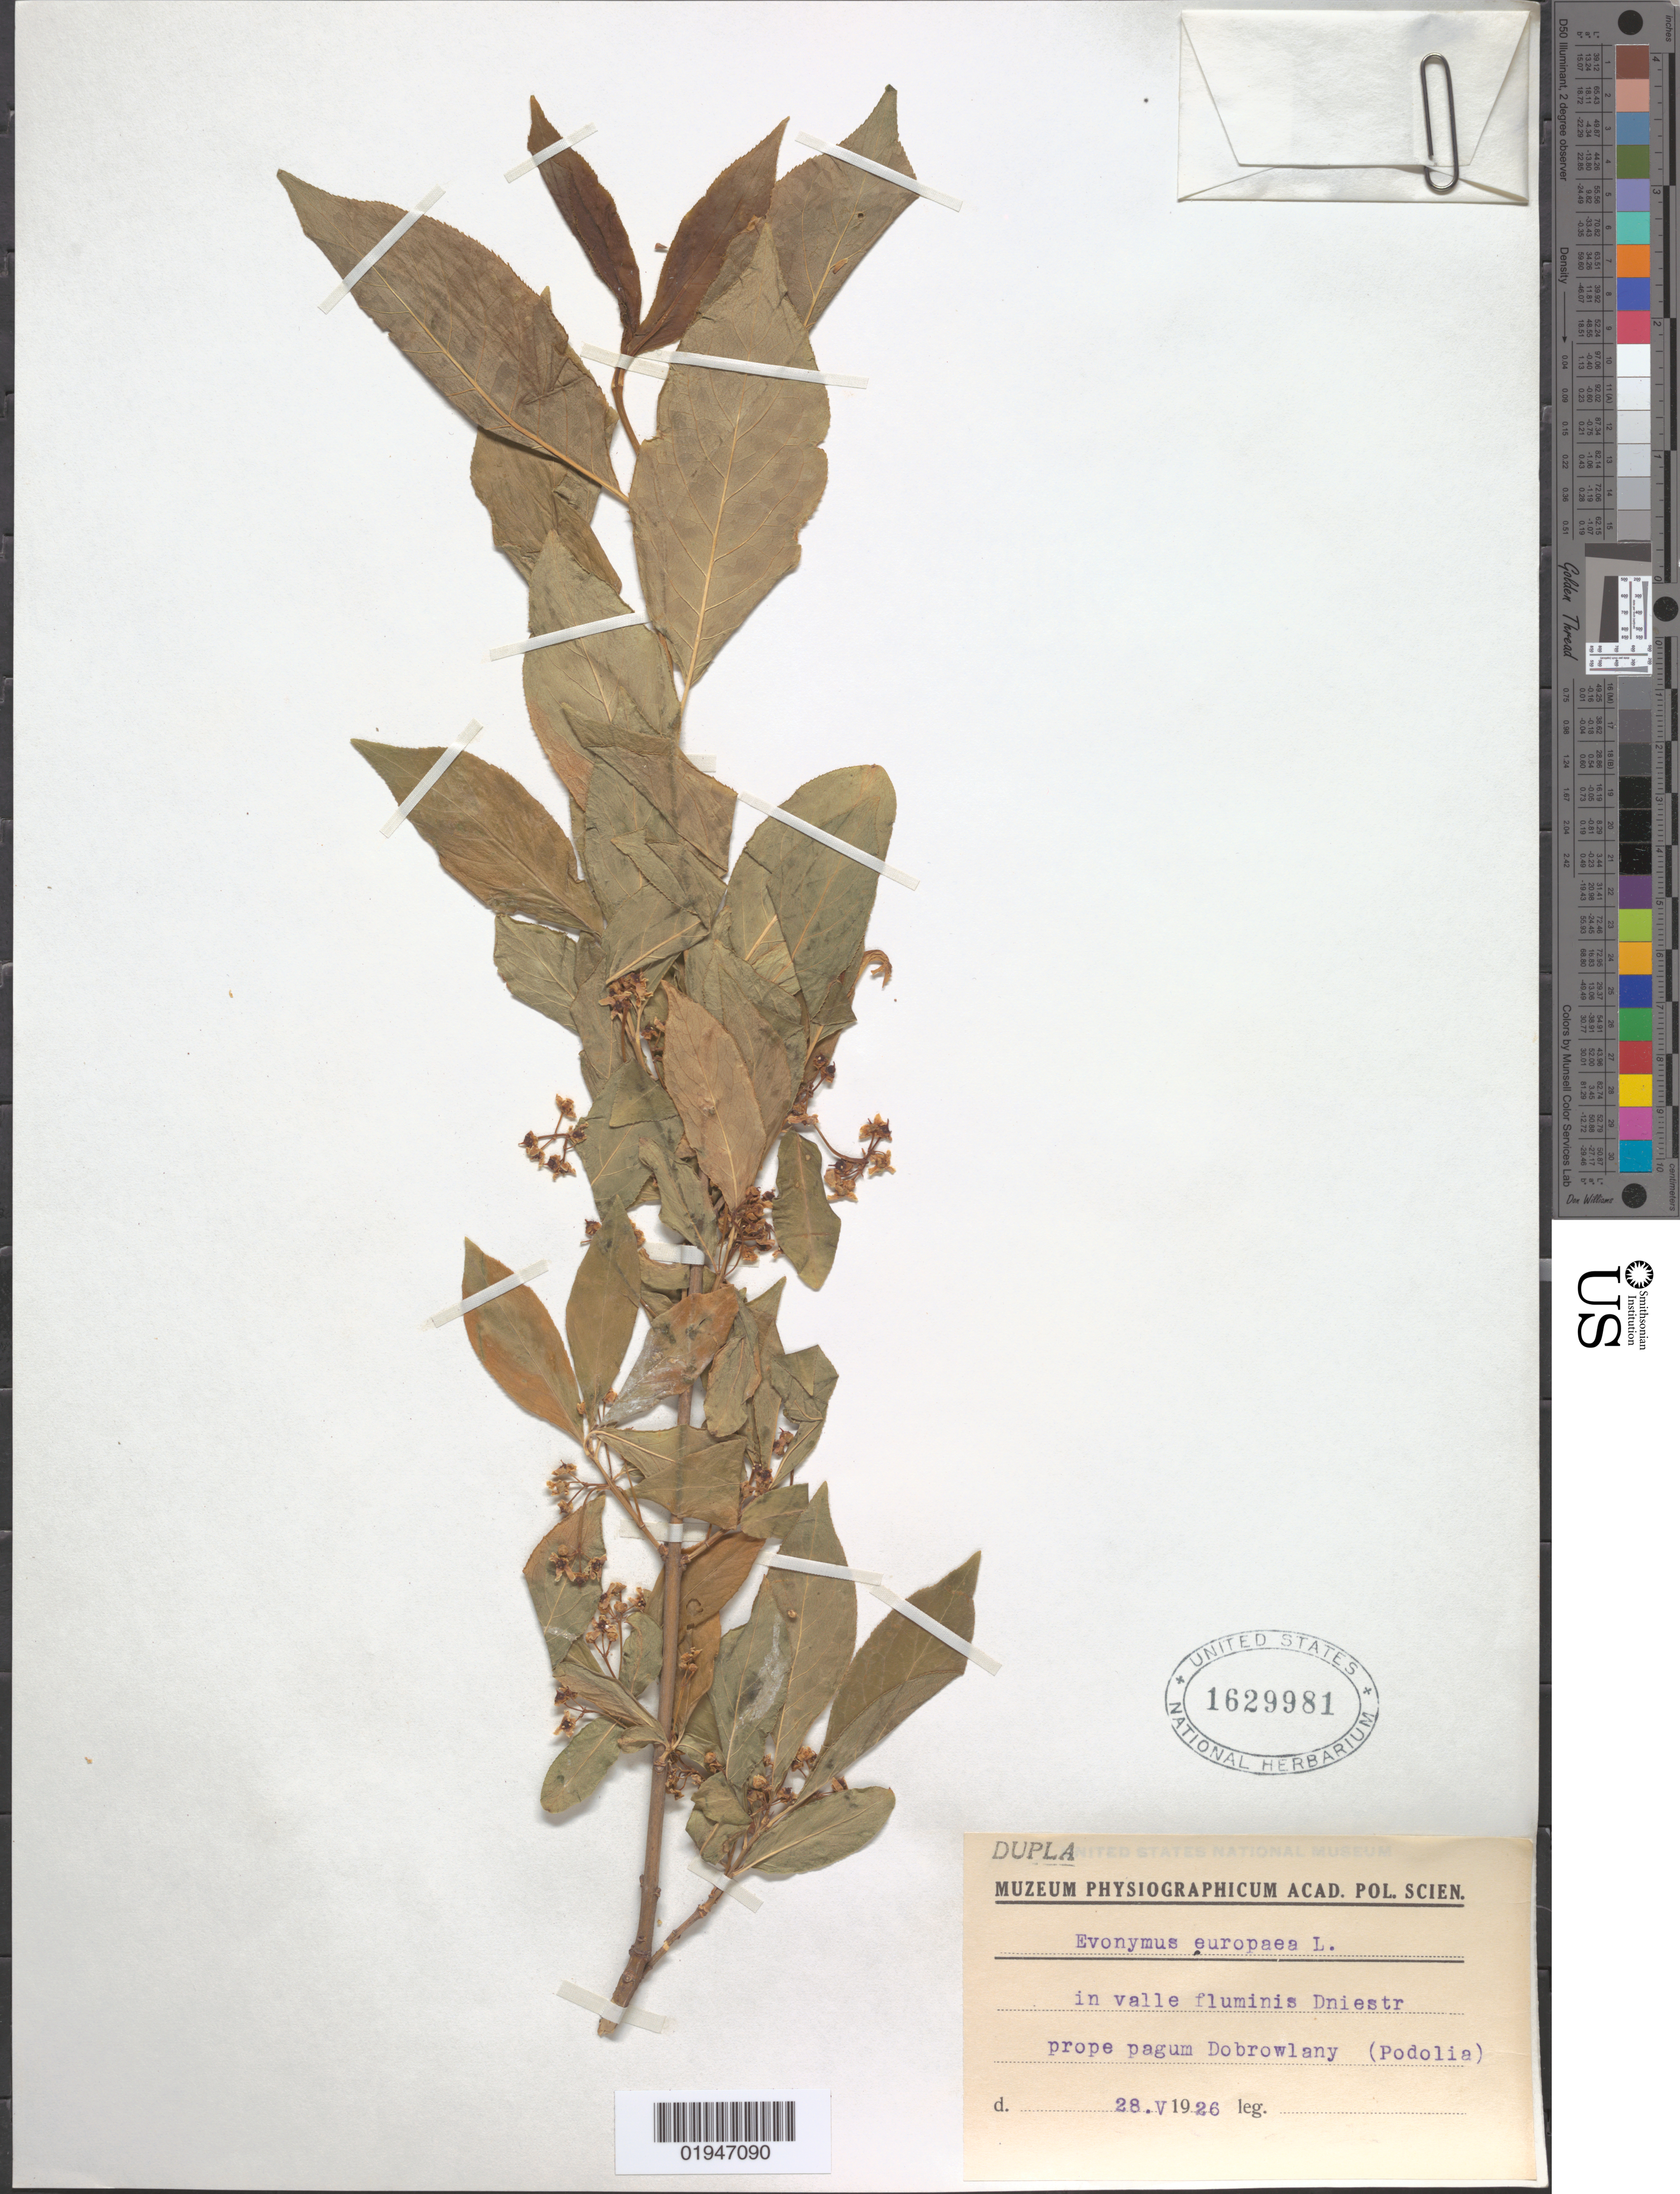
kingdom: Plantae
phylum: Tracheophyta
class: Magnoliopsida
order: Celastrales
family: Celastraceae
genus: Euonymus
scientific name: Euonymus europaeus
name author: L.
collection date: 1926-05-28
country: Ukraine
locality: Valle fluminis Dniestr, prope pagum Dobrowlany (Podolia)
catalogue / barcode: US 1629981